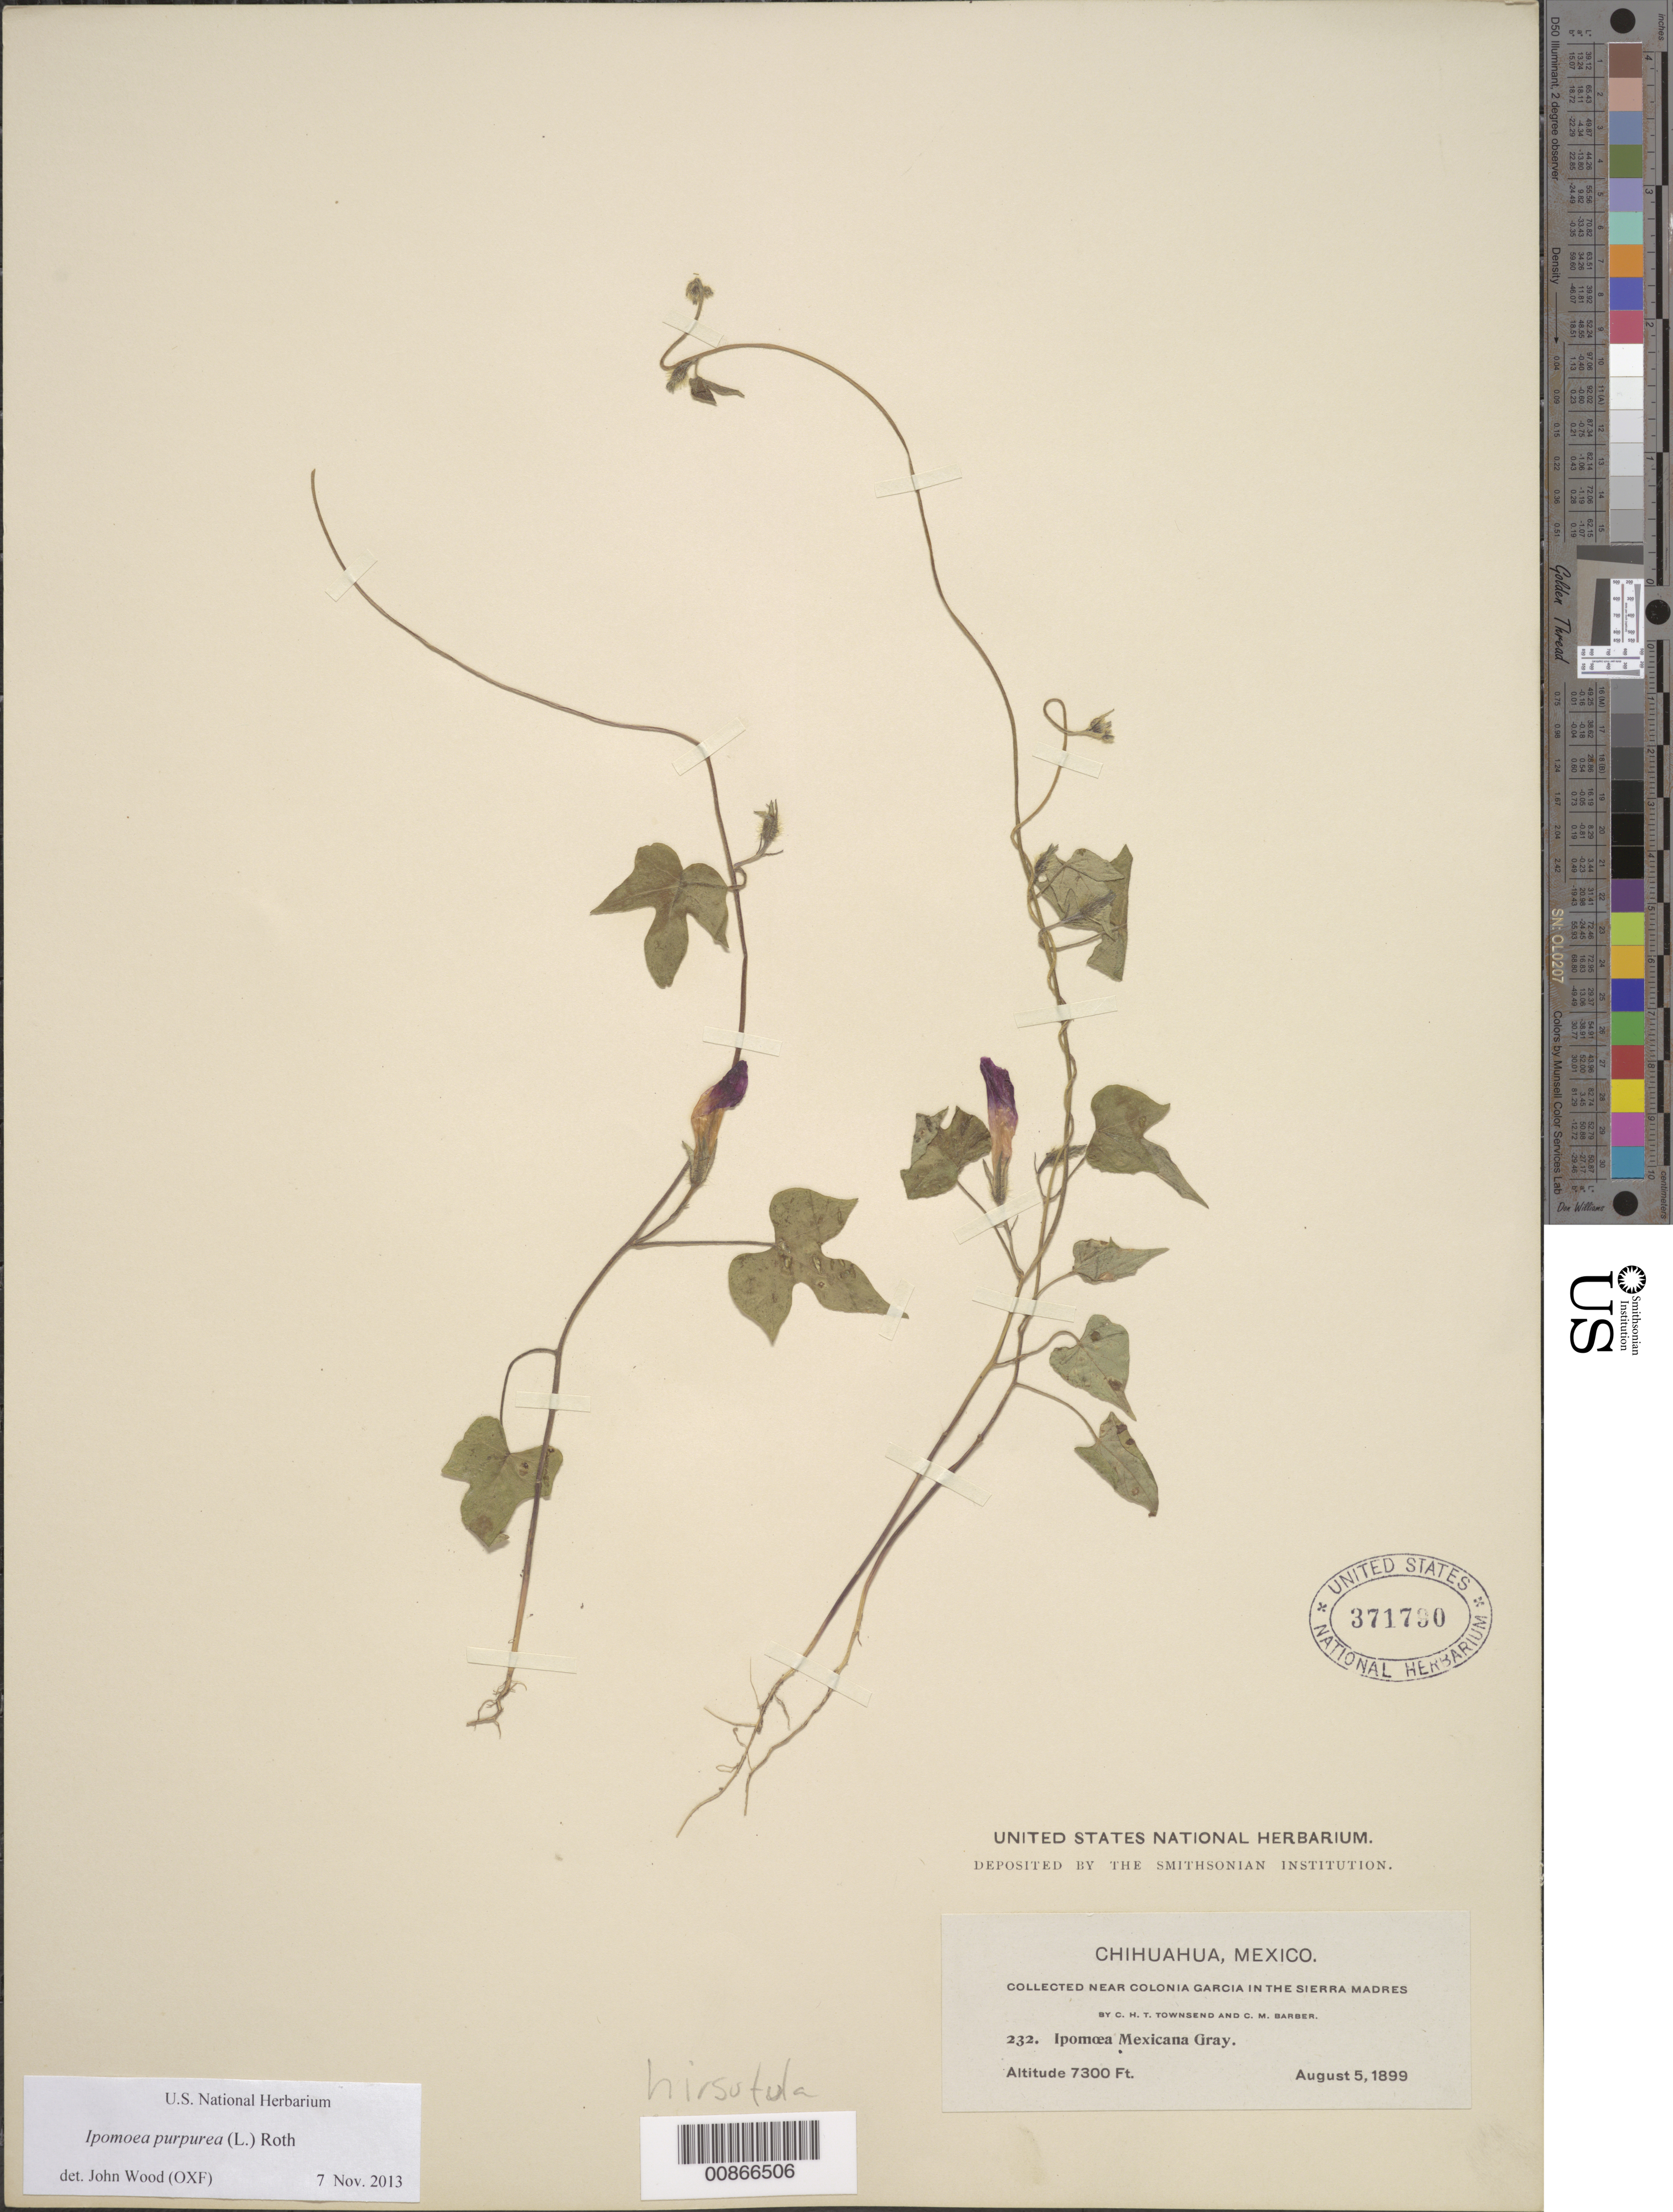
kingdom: Plantae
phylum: Tracheophyta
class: Magnoliopsida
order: Solanales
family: Convolvulaceae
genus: Ipomoea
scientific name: Ipomoea purpurea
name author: (L.) Roth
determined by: Wood, John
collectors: C. H. T. Townsend & C. Barber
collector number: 232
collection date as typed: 05 Aug 1899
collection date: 1899-08-05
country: Mexico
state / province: Chihuahua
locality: Near Colonia García in the Sierra Madre.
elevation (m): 2225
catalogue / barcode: US 371790